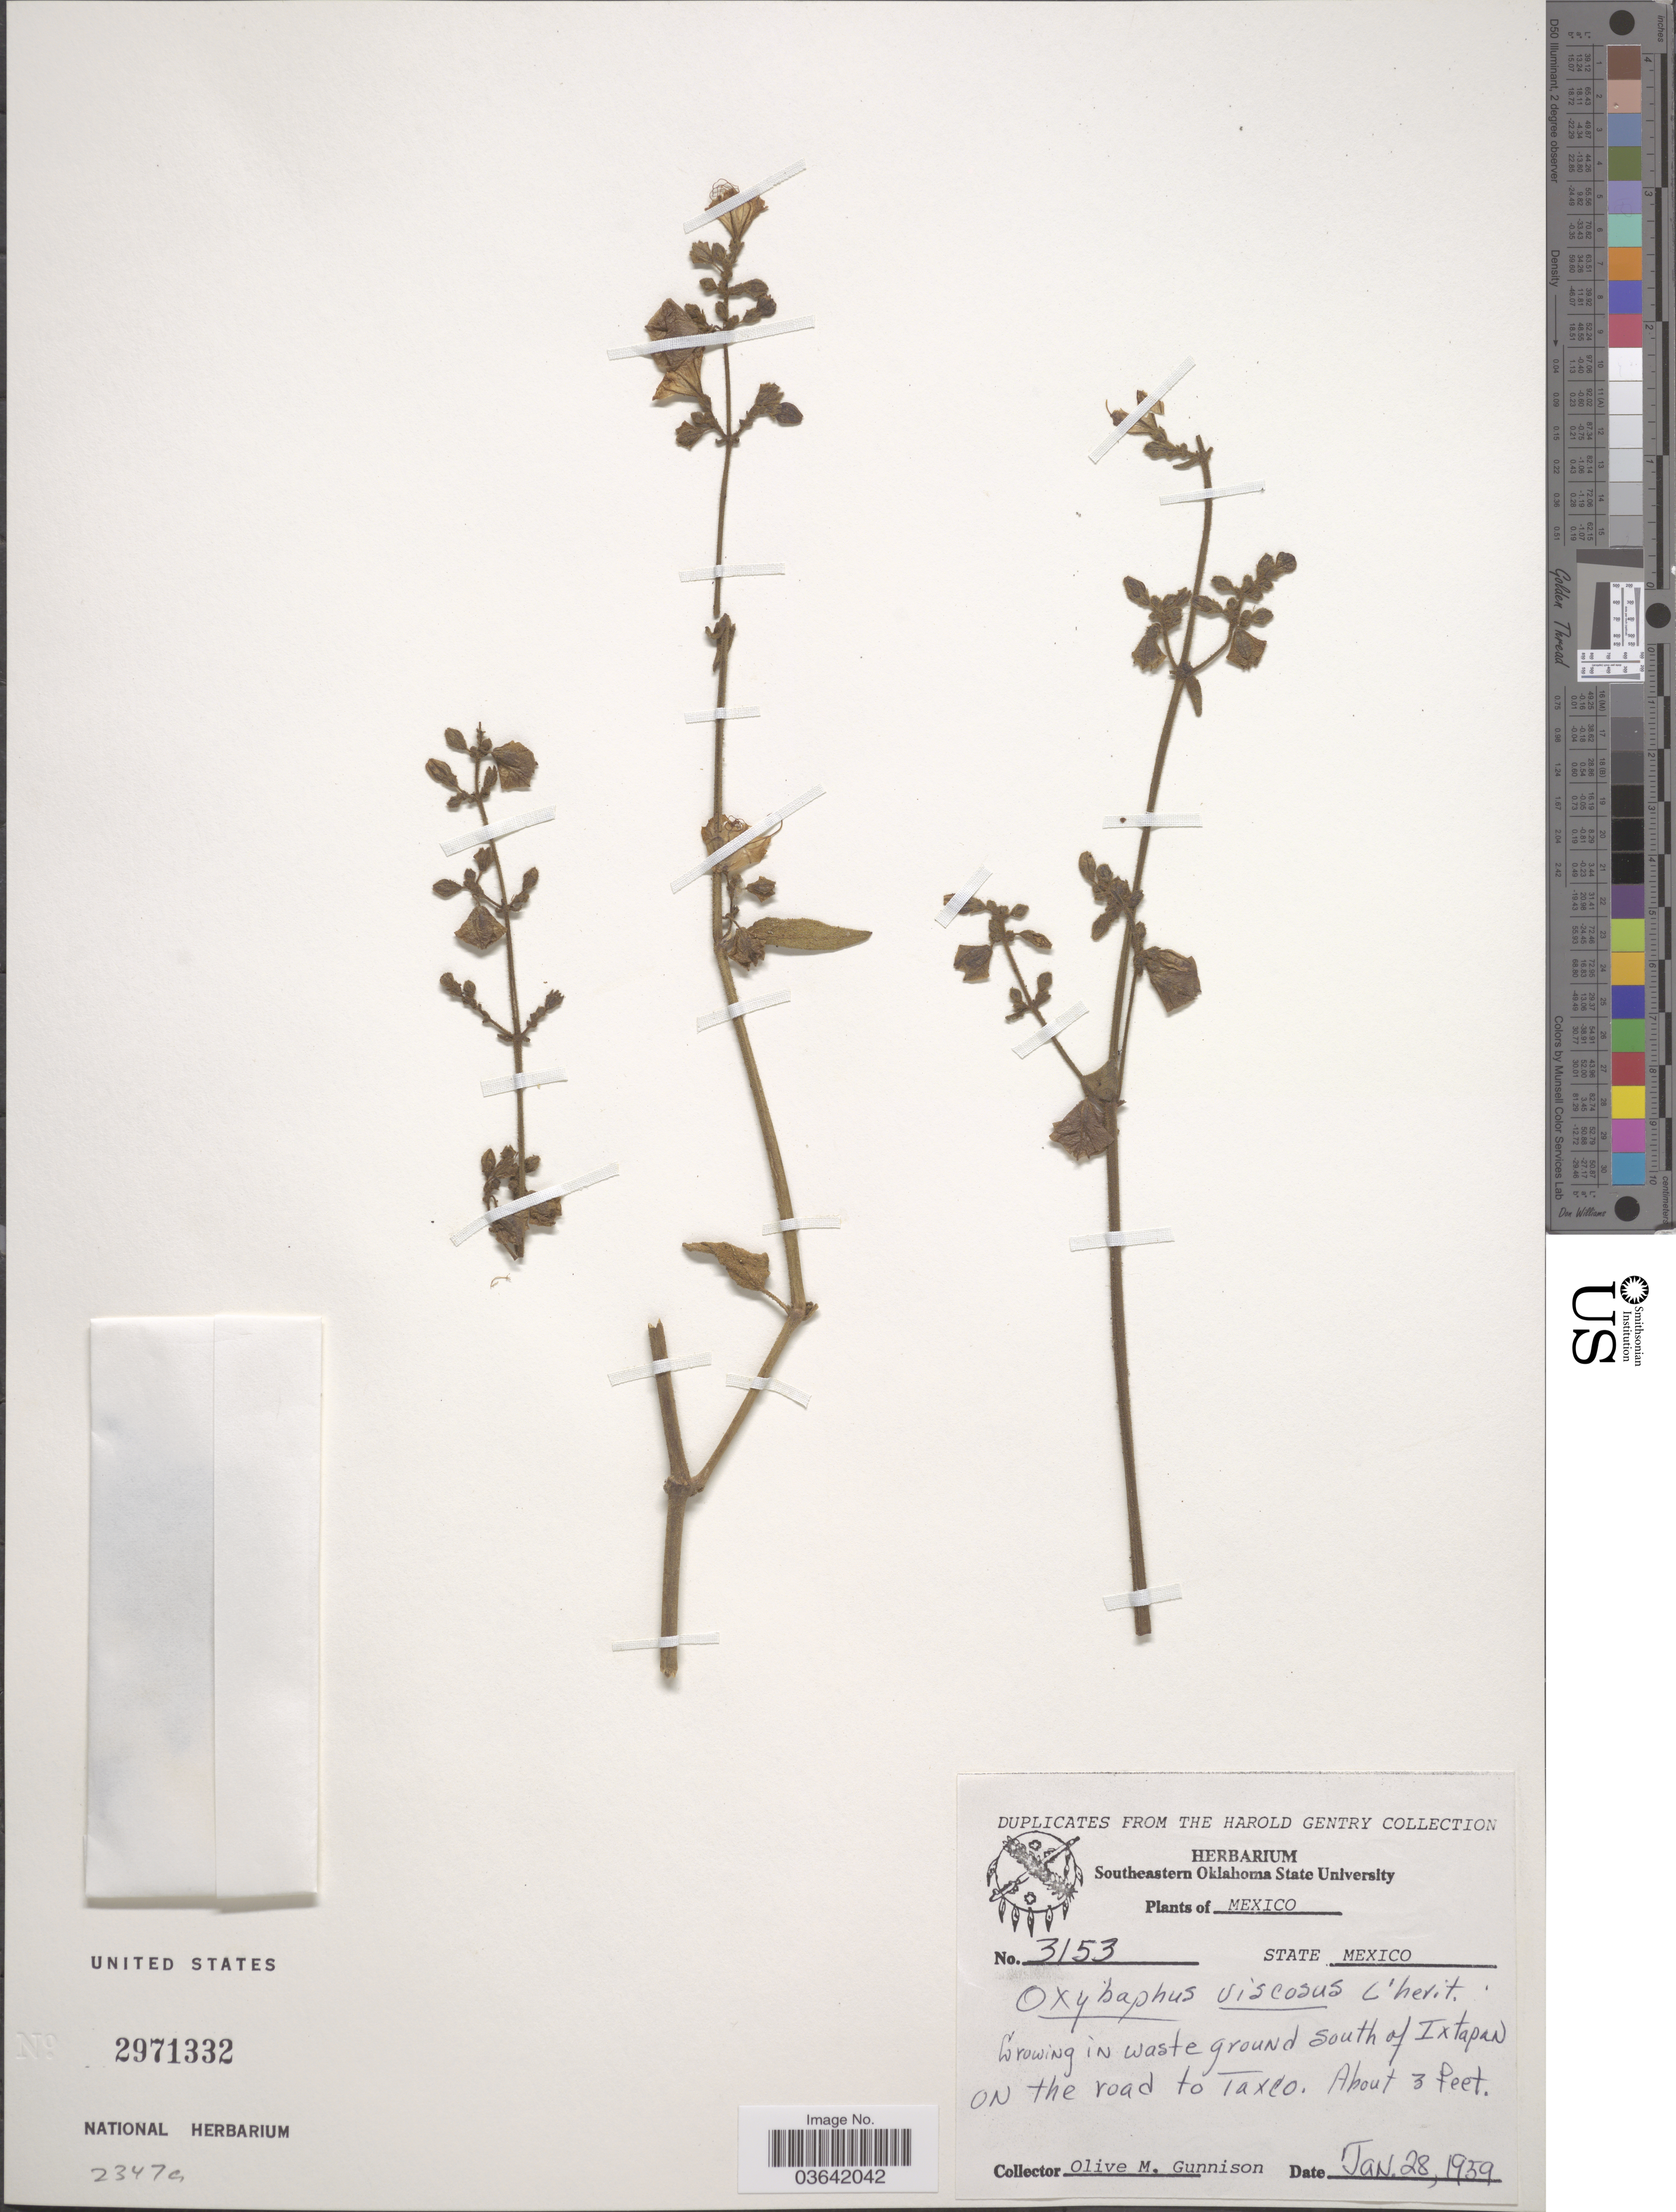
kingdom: Plantae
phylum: Tracheophyta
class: Magnoliopsida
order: Caryophyllales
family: Nyctaginaceae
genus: Mirabilis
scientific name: Mirabilis viscosa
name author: Cav.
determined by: Strong, Mark T., (BOT), Smithsonian Institution - National Museum of Natural History (UNITED STATES)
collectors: Gunnison, O. M.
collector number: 3153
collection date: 1959-01-28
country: Mexico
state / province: México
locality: Growing in waste ground south of Ixtapan on the road to Taxco.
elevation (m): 1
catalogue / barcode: US 2971332